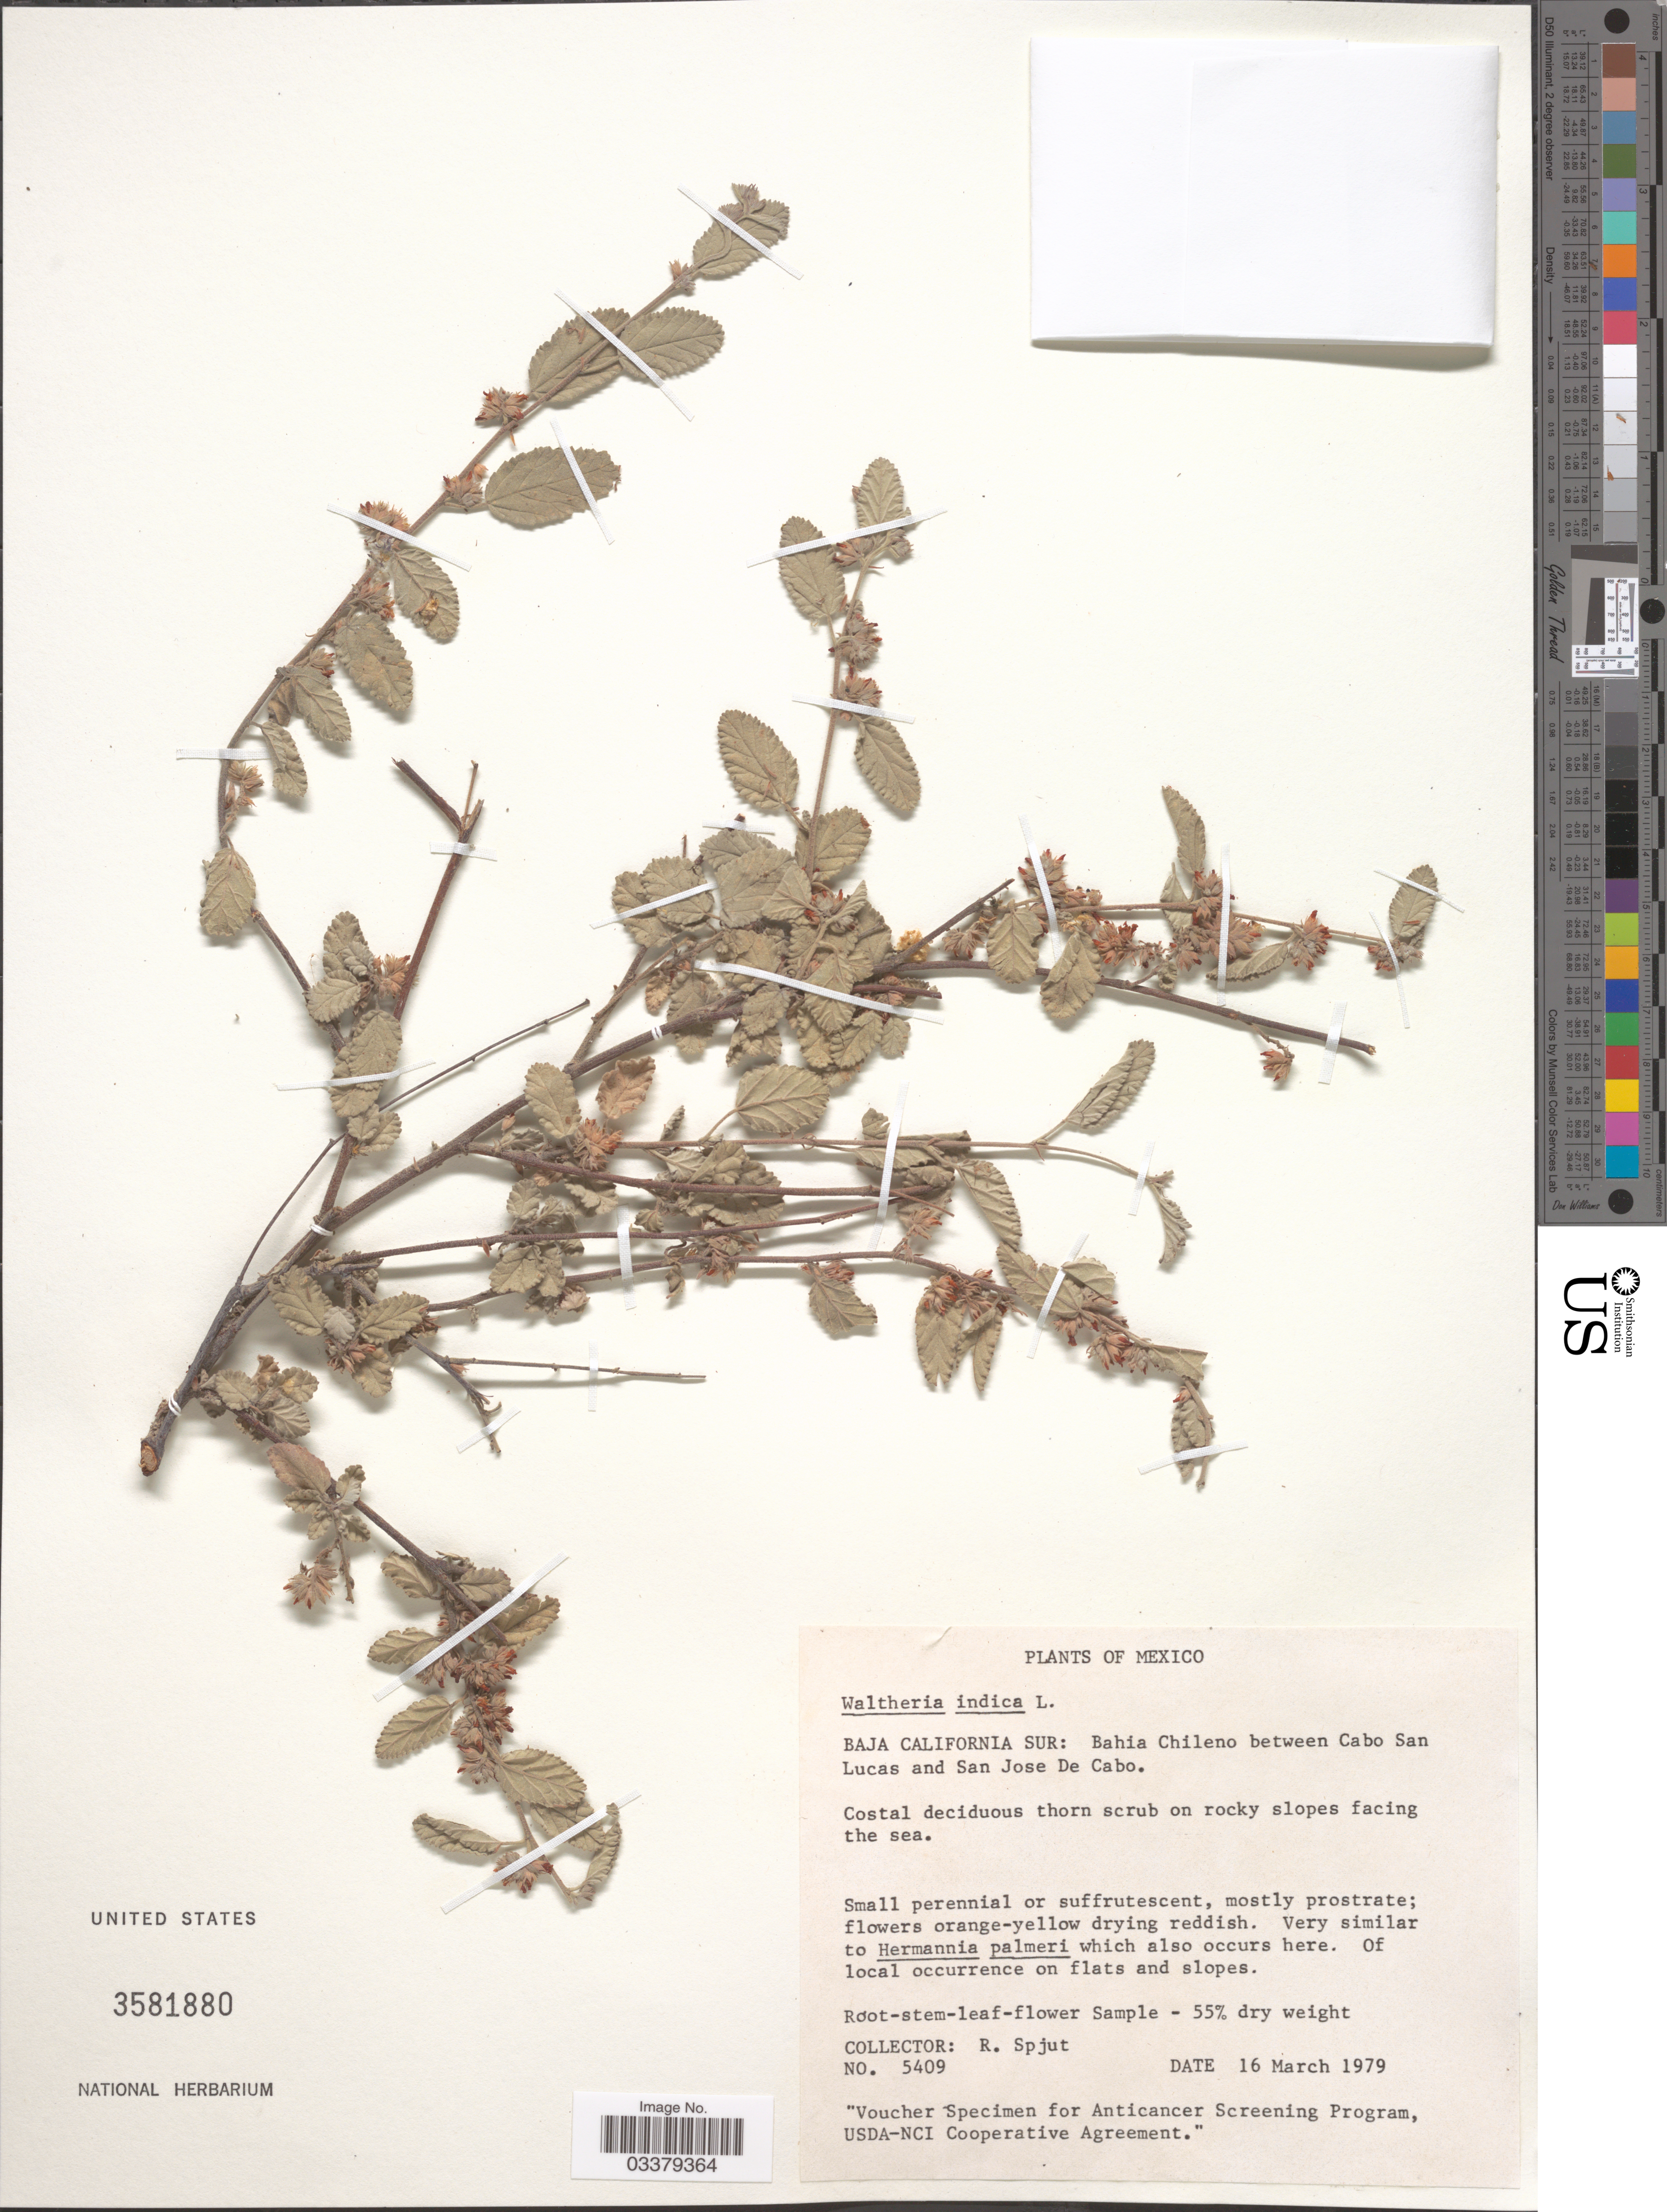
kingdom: Plantae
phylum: Tracheophyta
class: Magnoliopsida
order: Malvales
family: Malvaceae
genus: Waltheria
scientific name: Waltheria indica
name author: L.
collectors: R. Spjut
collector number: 5409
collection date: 1979-03-16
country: Mexico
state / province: Baja California Sur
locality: Bahia Chileno between Cabo San Lucas and San Jose De Cabo.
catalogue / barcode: US 3581880